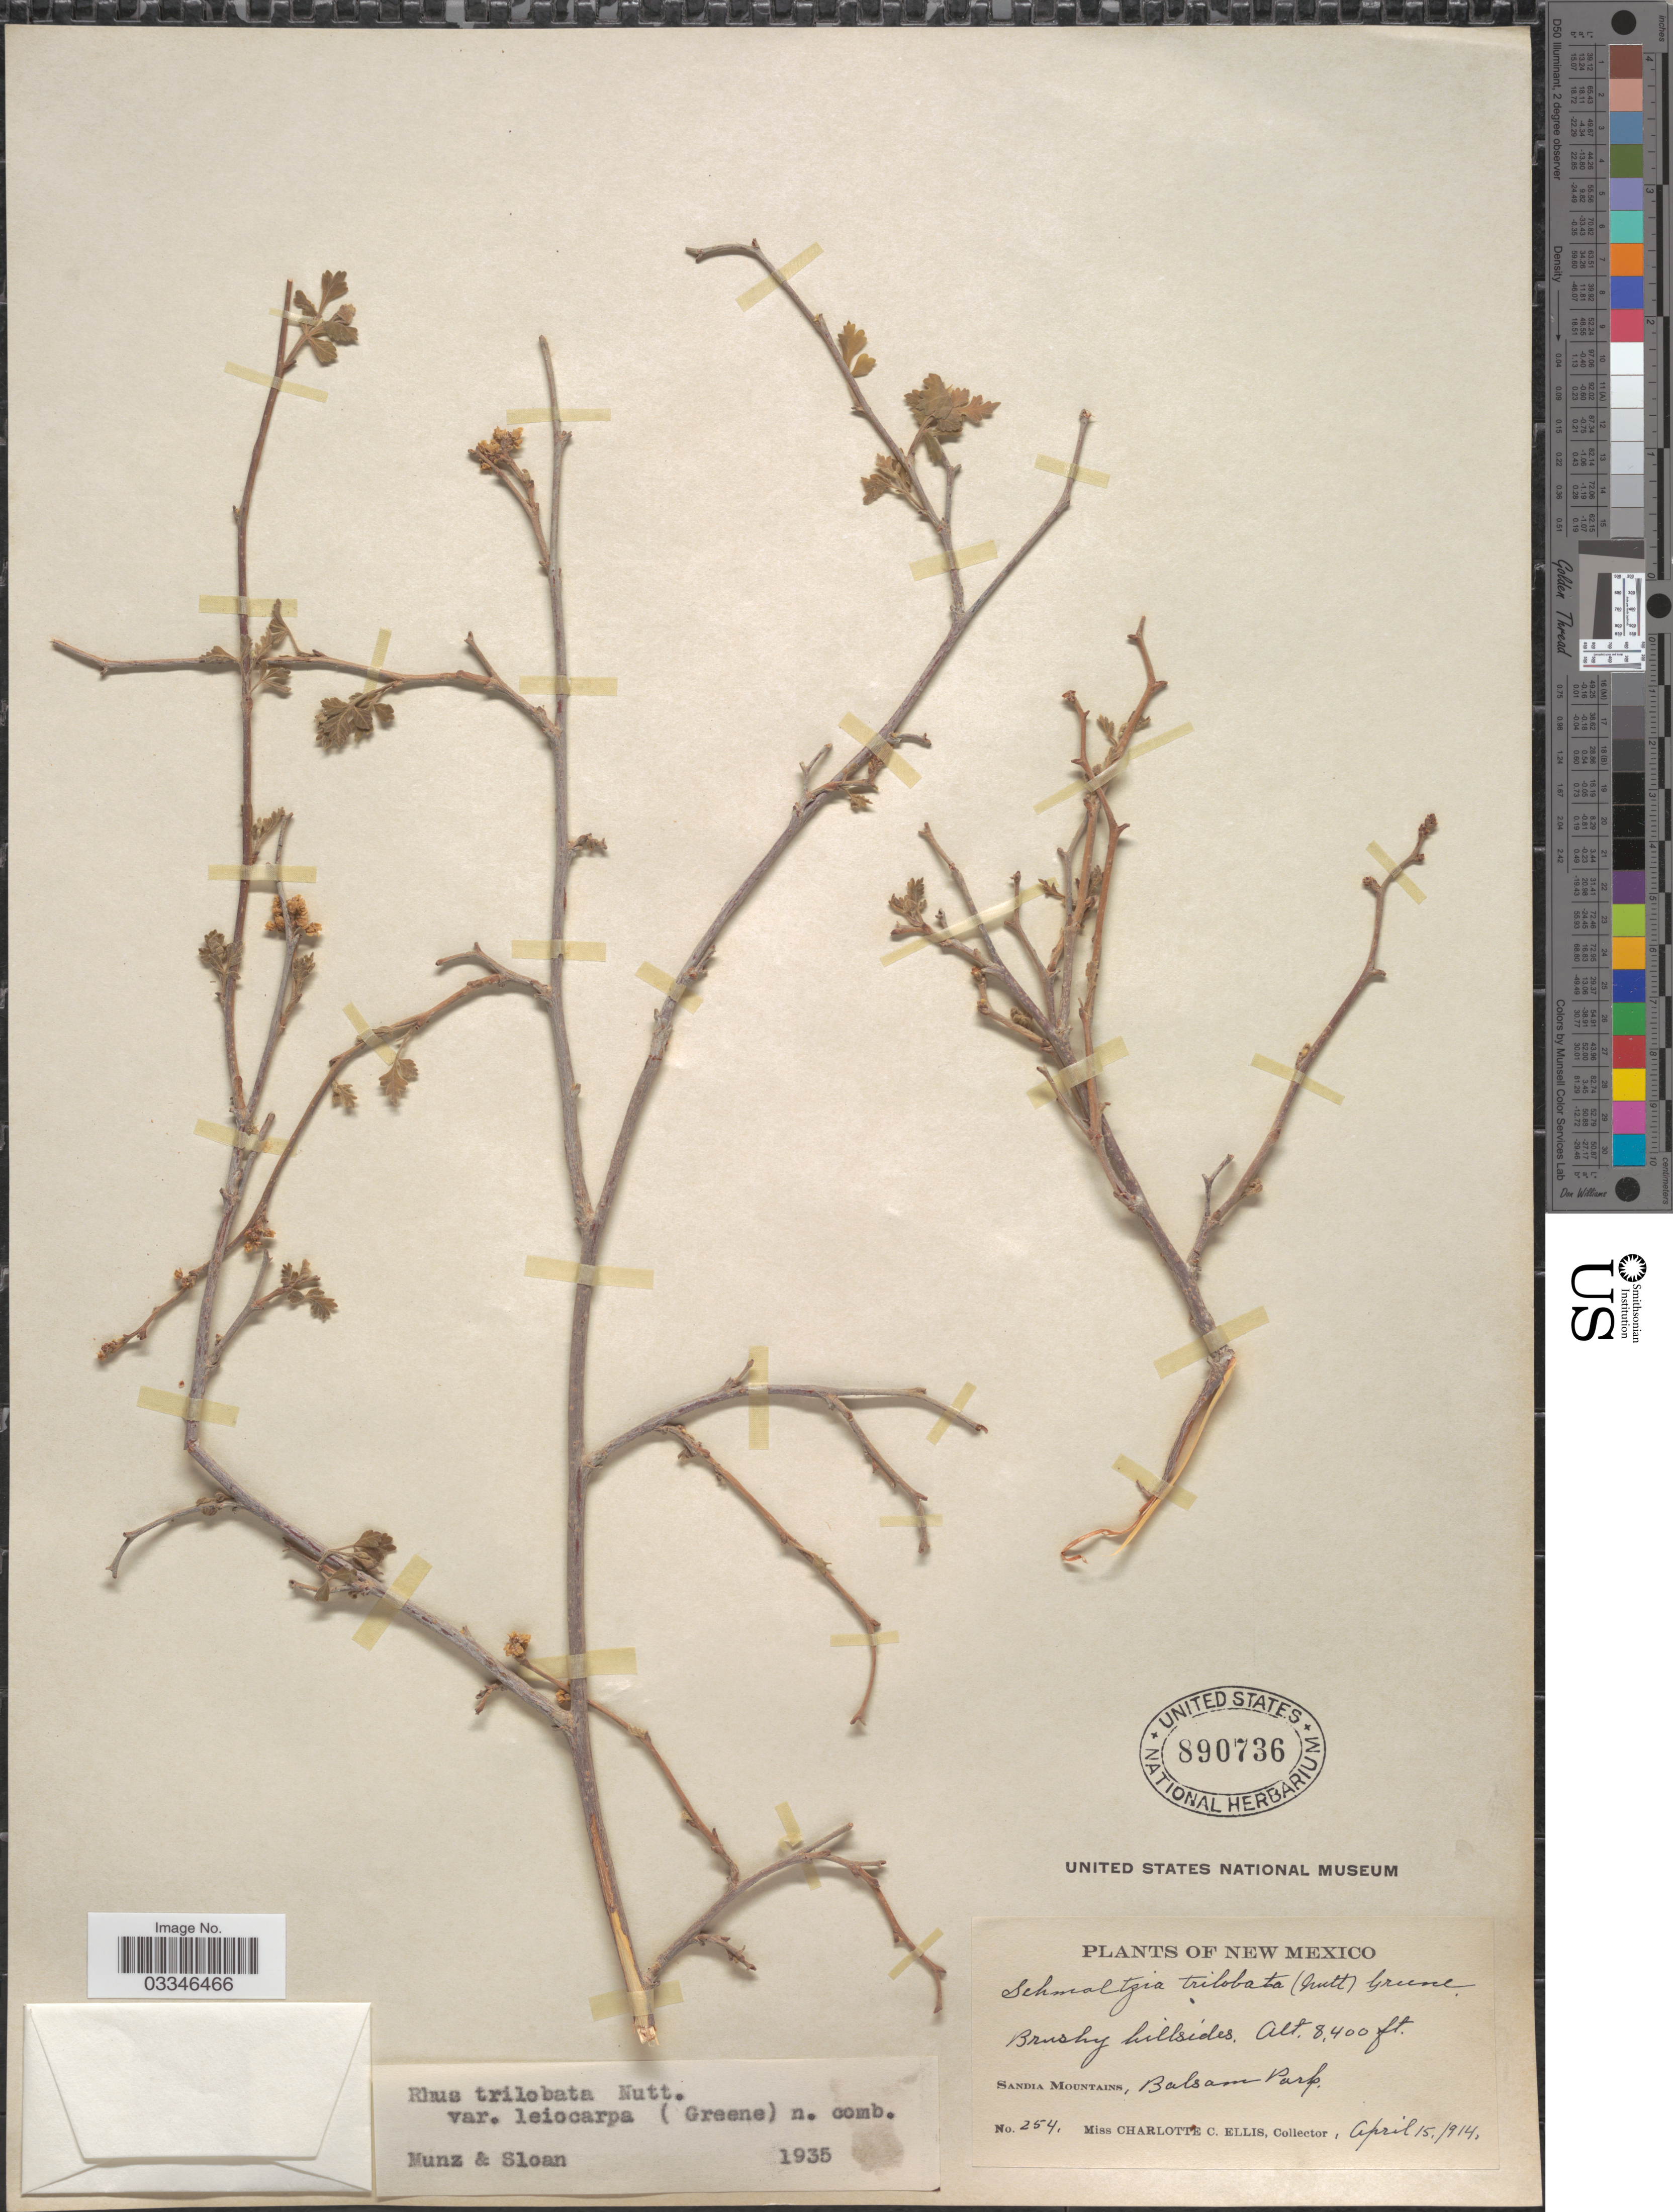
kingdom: Plantae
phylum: Tracheophyta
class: Magnoliopsida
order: Sapindales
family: Anacardiaceae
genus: Rhus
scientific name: Rhus trilobata var. leiocarpa (Greene) Munz & Sloane ined.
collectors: C. C. Ellis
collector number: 254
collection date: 1914-04-15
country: United States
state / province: New Mexico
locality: Sandia Mountains, Balsam Park.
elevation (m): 2560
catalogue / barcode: US 890736